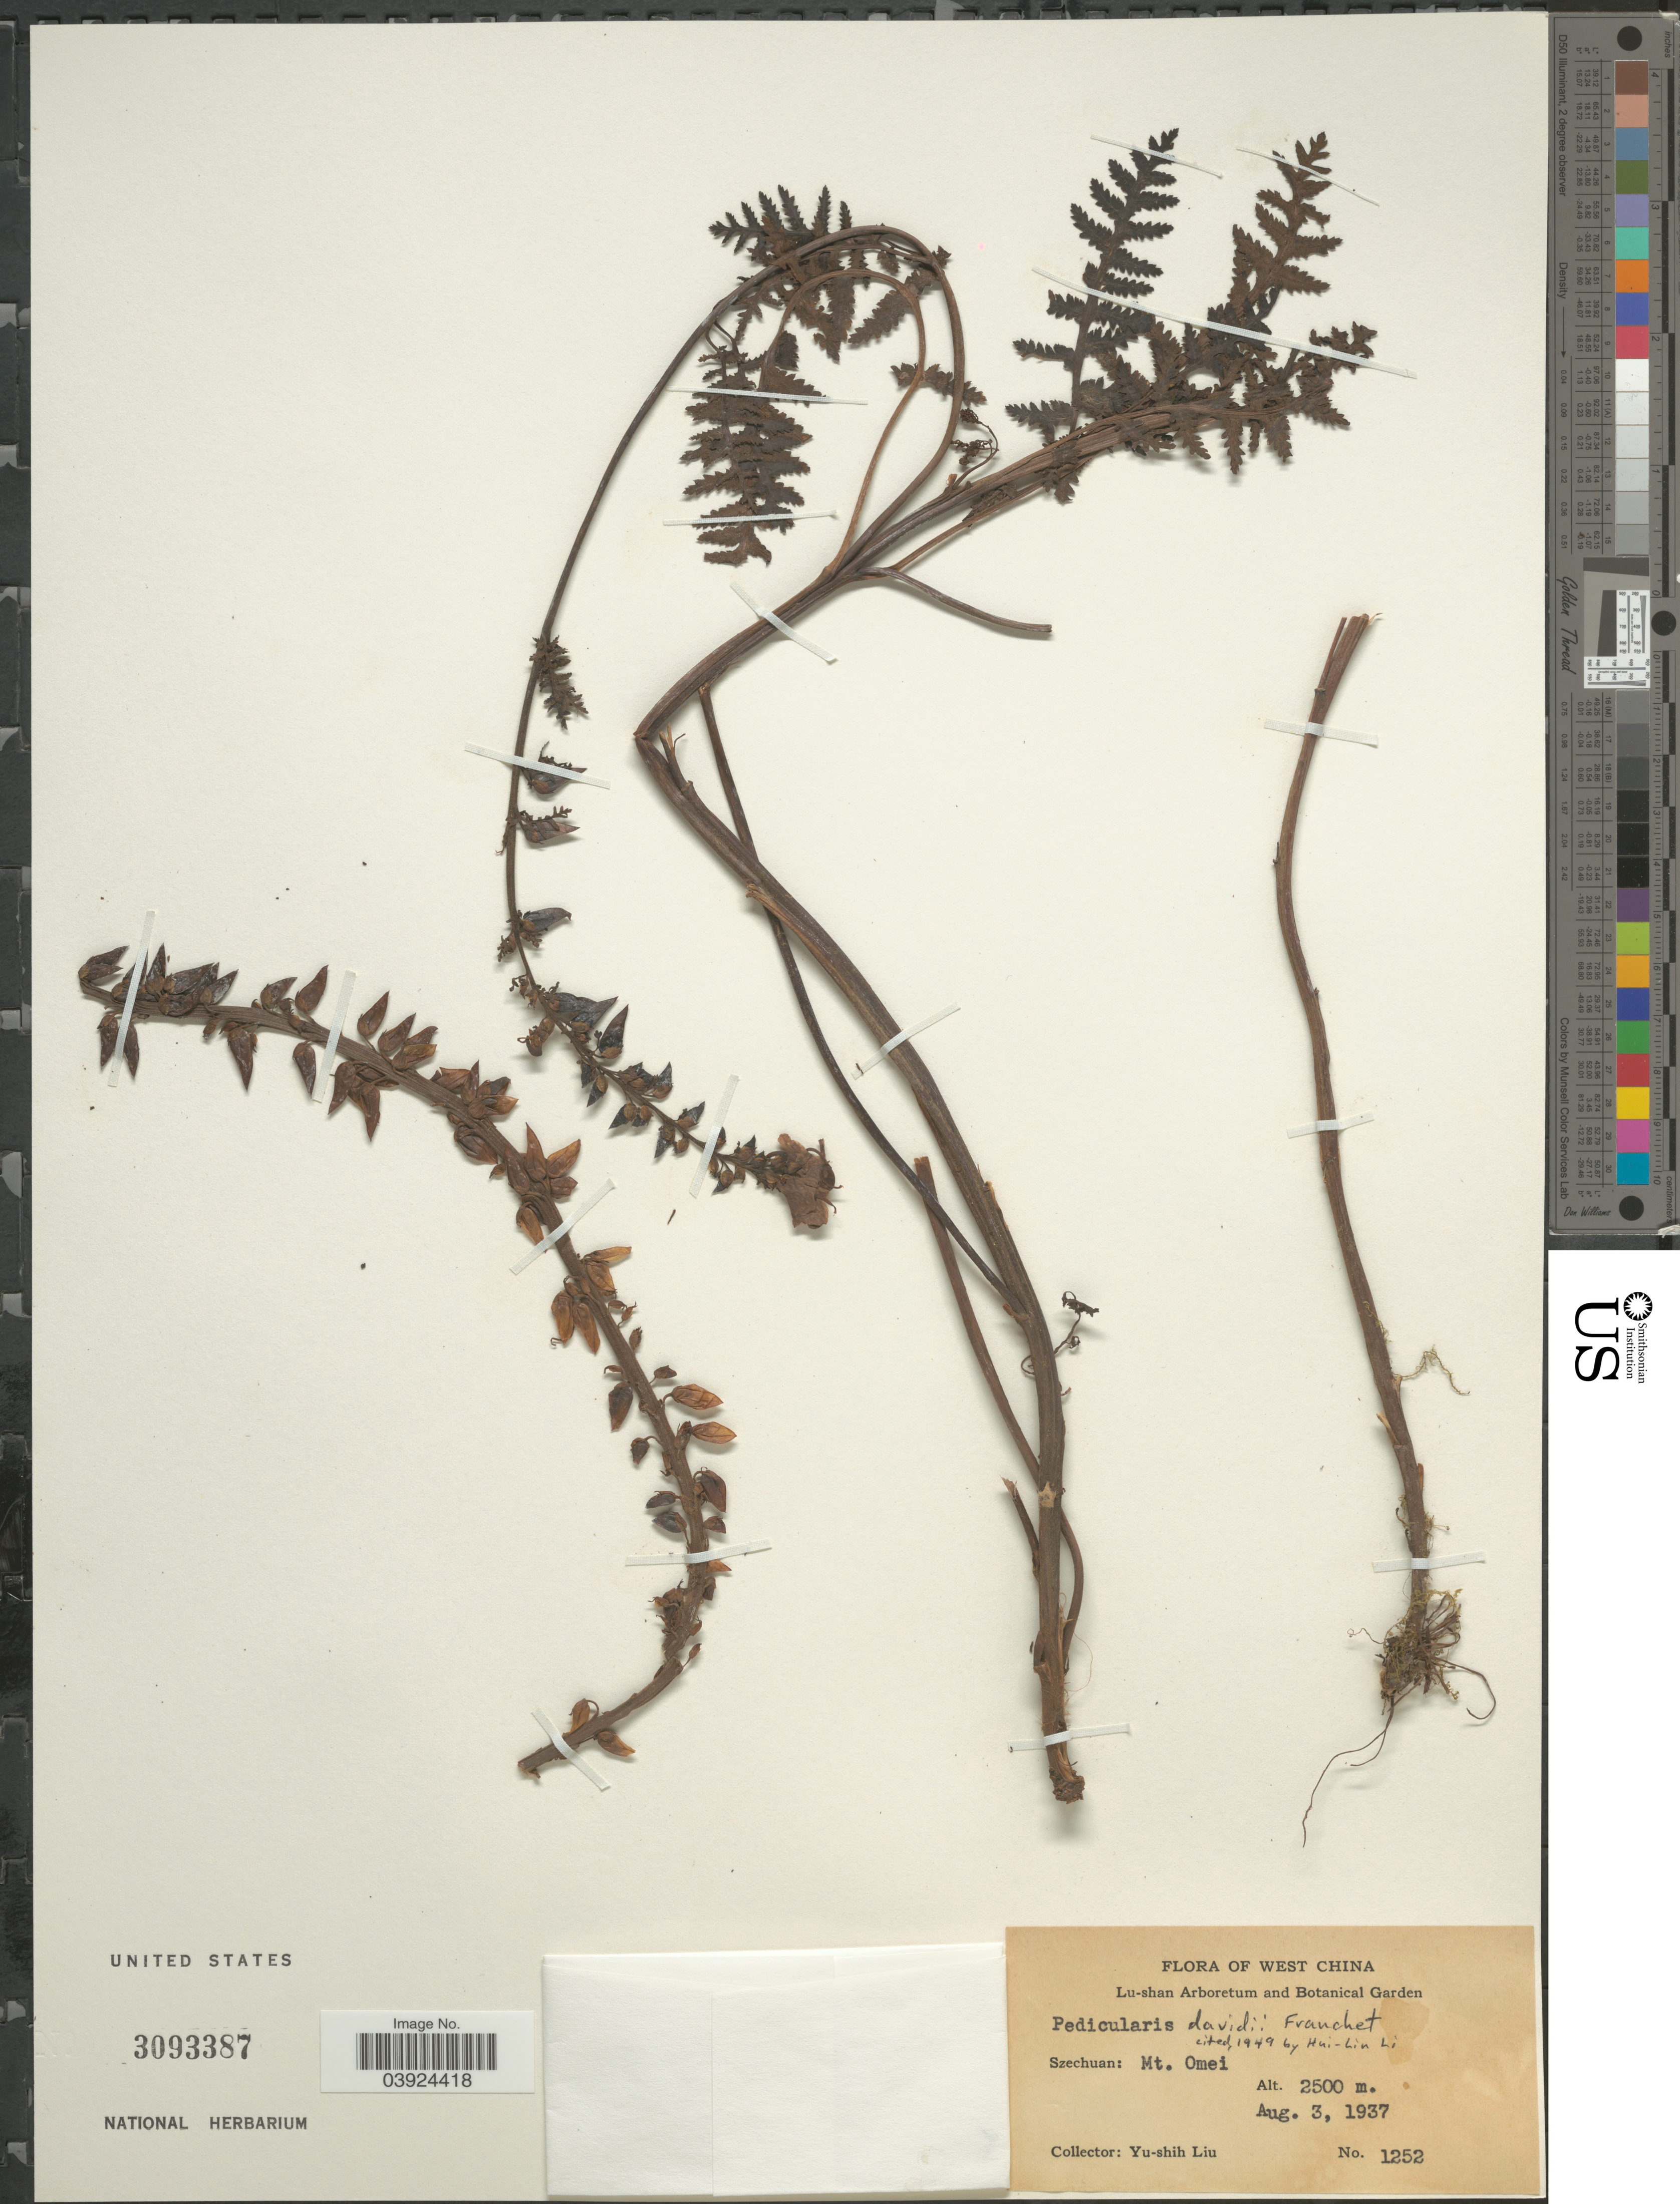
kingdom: Plantae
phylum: Tracheophyta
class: Magnoliopsida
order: Lamiales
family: Orobanchaceae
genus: Pedicularis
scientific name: Pedicularis davidii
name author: Franch.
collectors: Y.-S. Liu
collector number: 1252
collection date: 1937-08-03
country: China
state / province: Sichuan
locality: West China. Szechuan: Mt. Omei.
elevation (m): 2500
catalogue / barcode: US 3093387